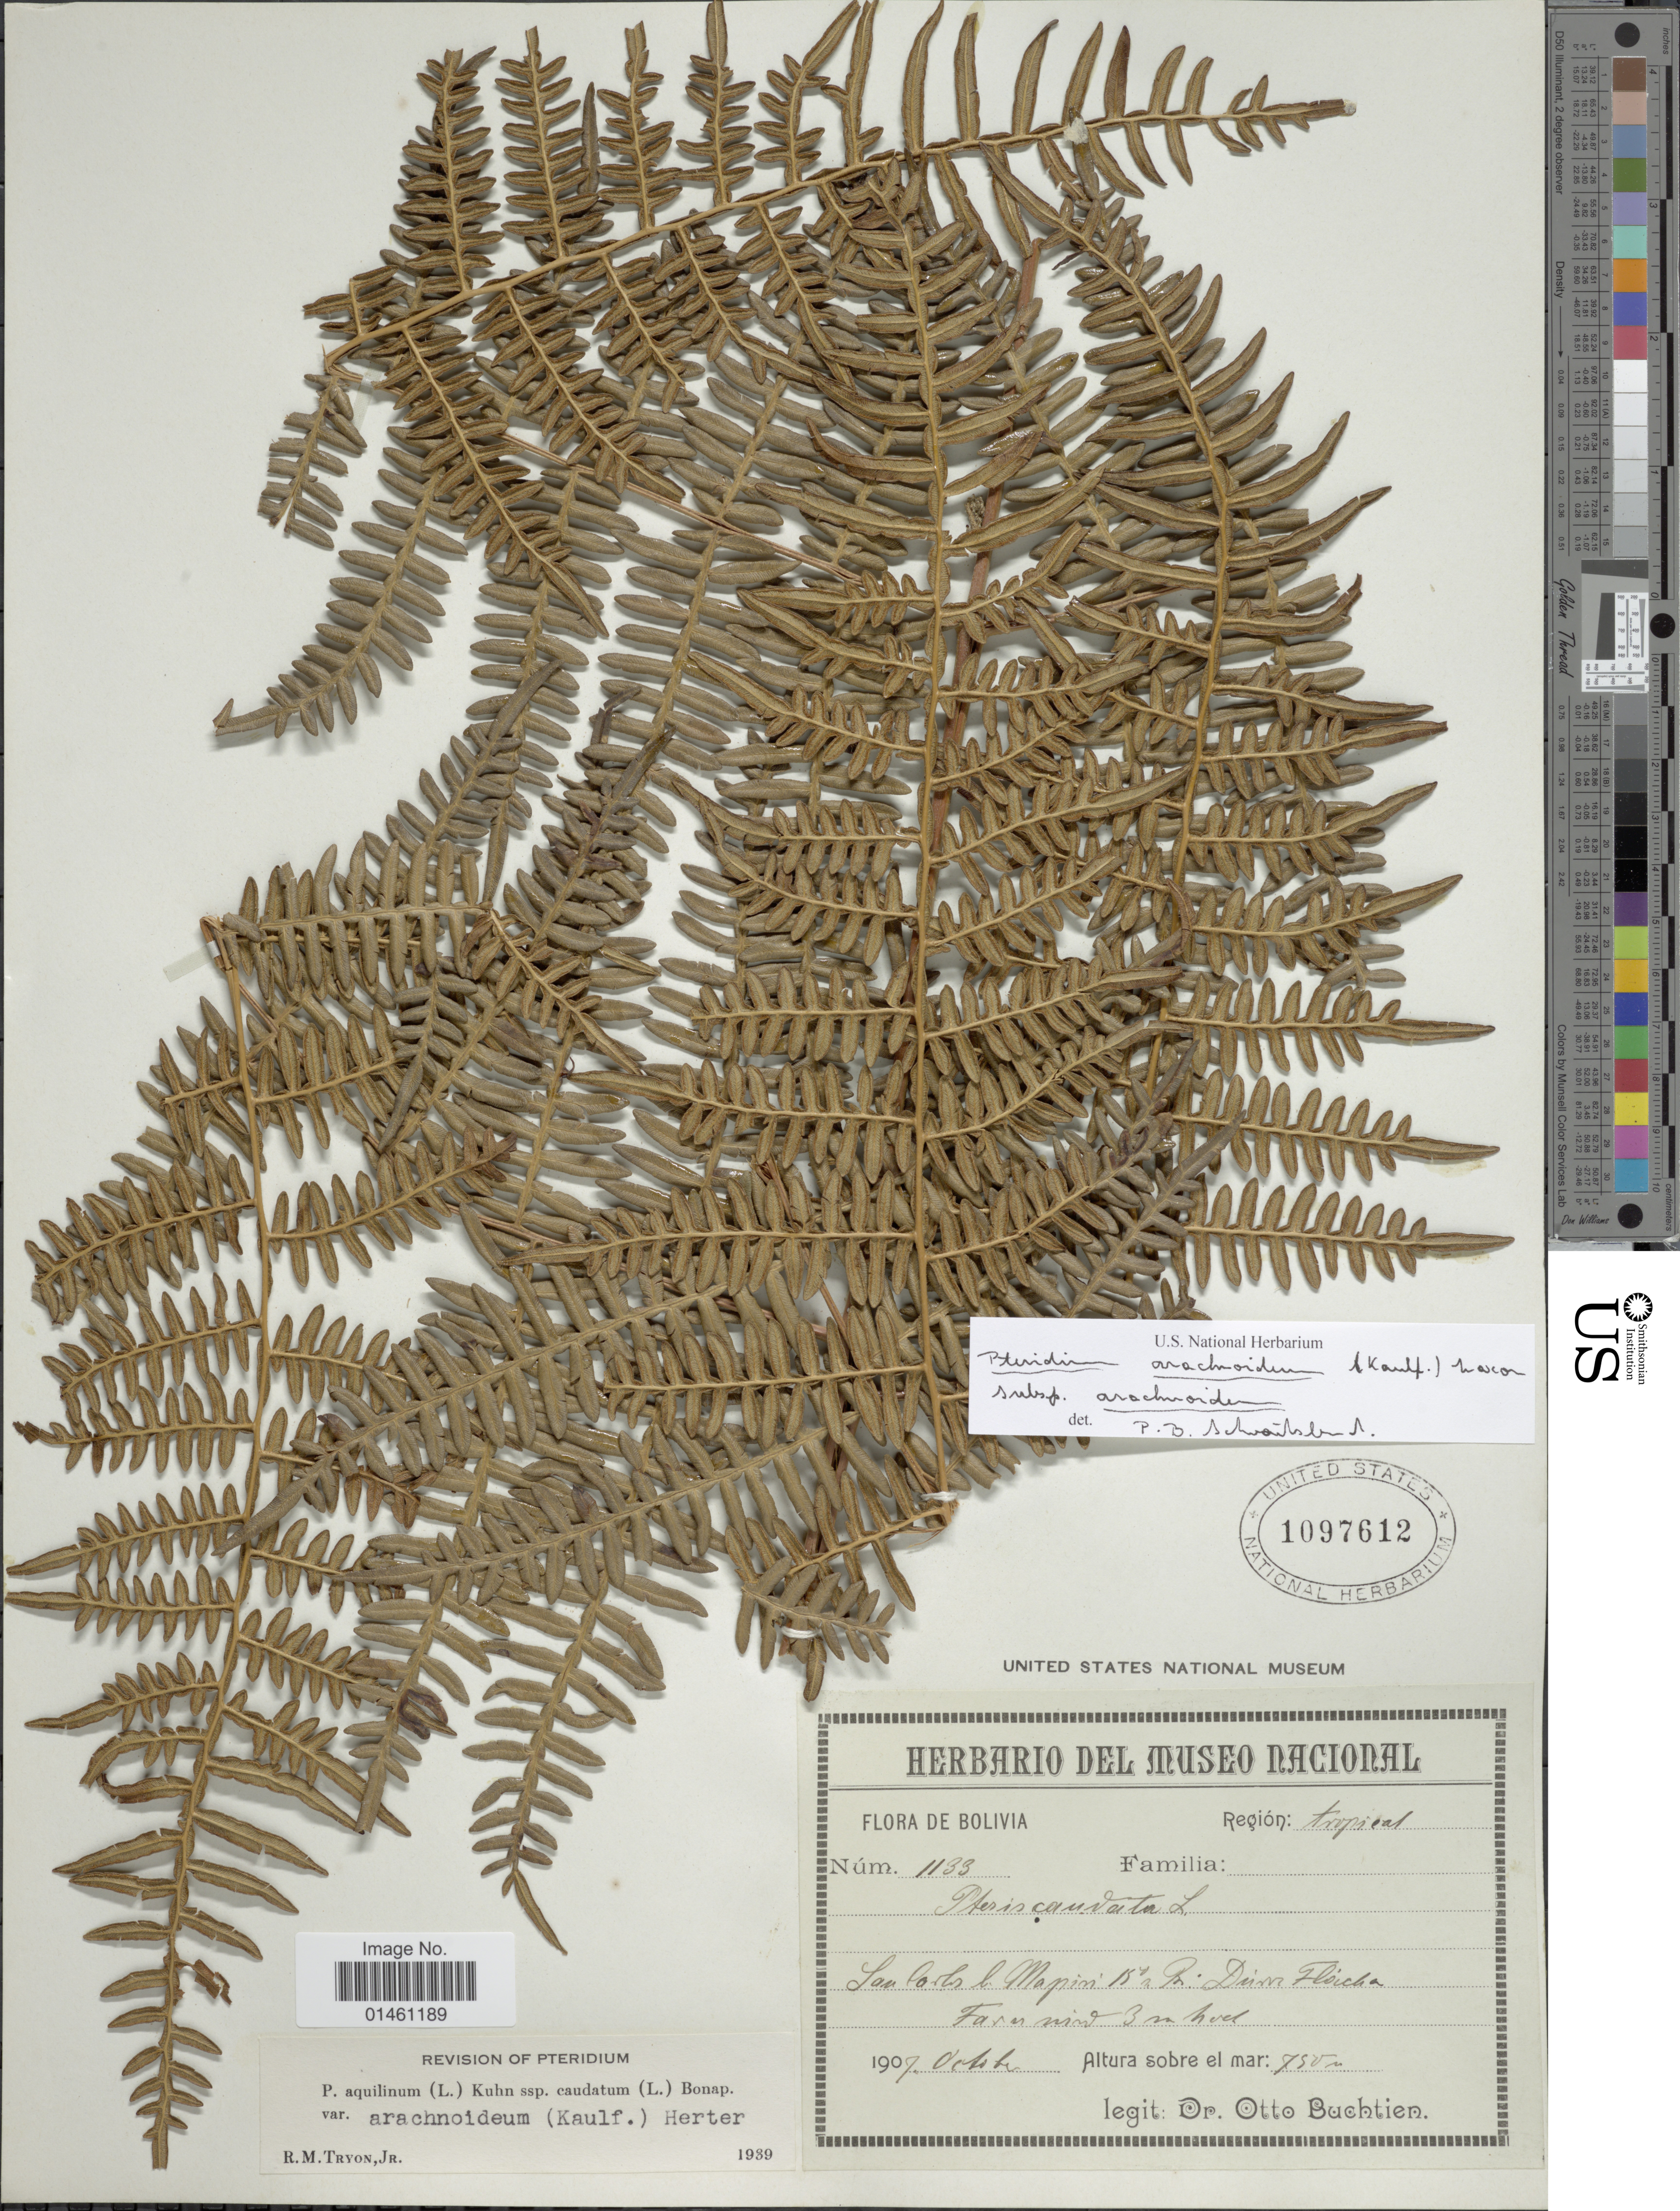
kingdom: Plantae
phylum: Tracheophyta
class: Polypodiopsida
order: Polypodiales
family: Dennstaedtiaceae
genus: Pteridium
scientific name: Pteridium arachnoideum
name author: (Kaulf.) Maxon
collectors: O. Buchtien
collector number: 1133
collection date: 1907-10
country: Bolivia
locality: Bolivia, San Carlos b. Mapiri.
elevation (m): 750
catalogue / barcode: US 1097612